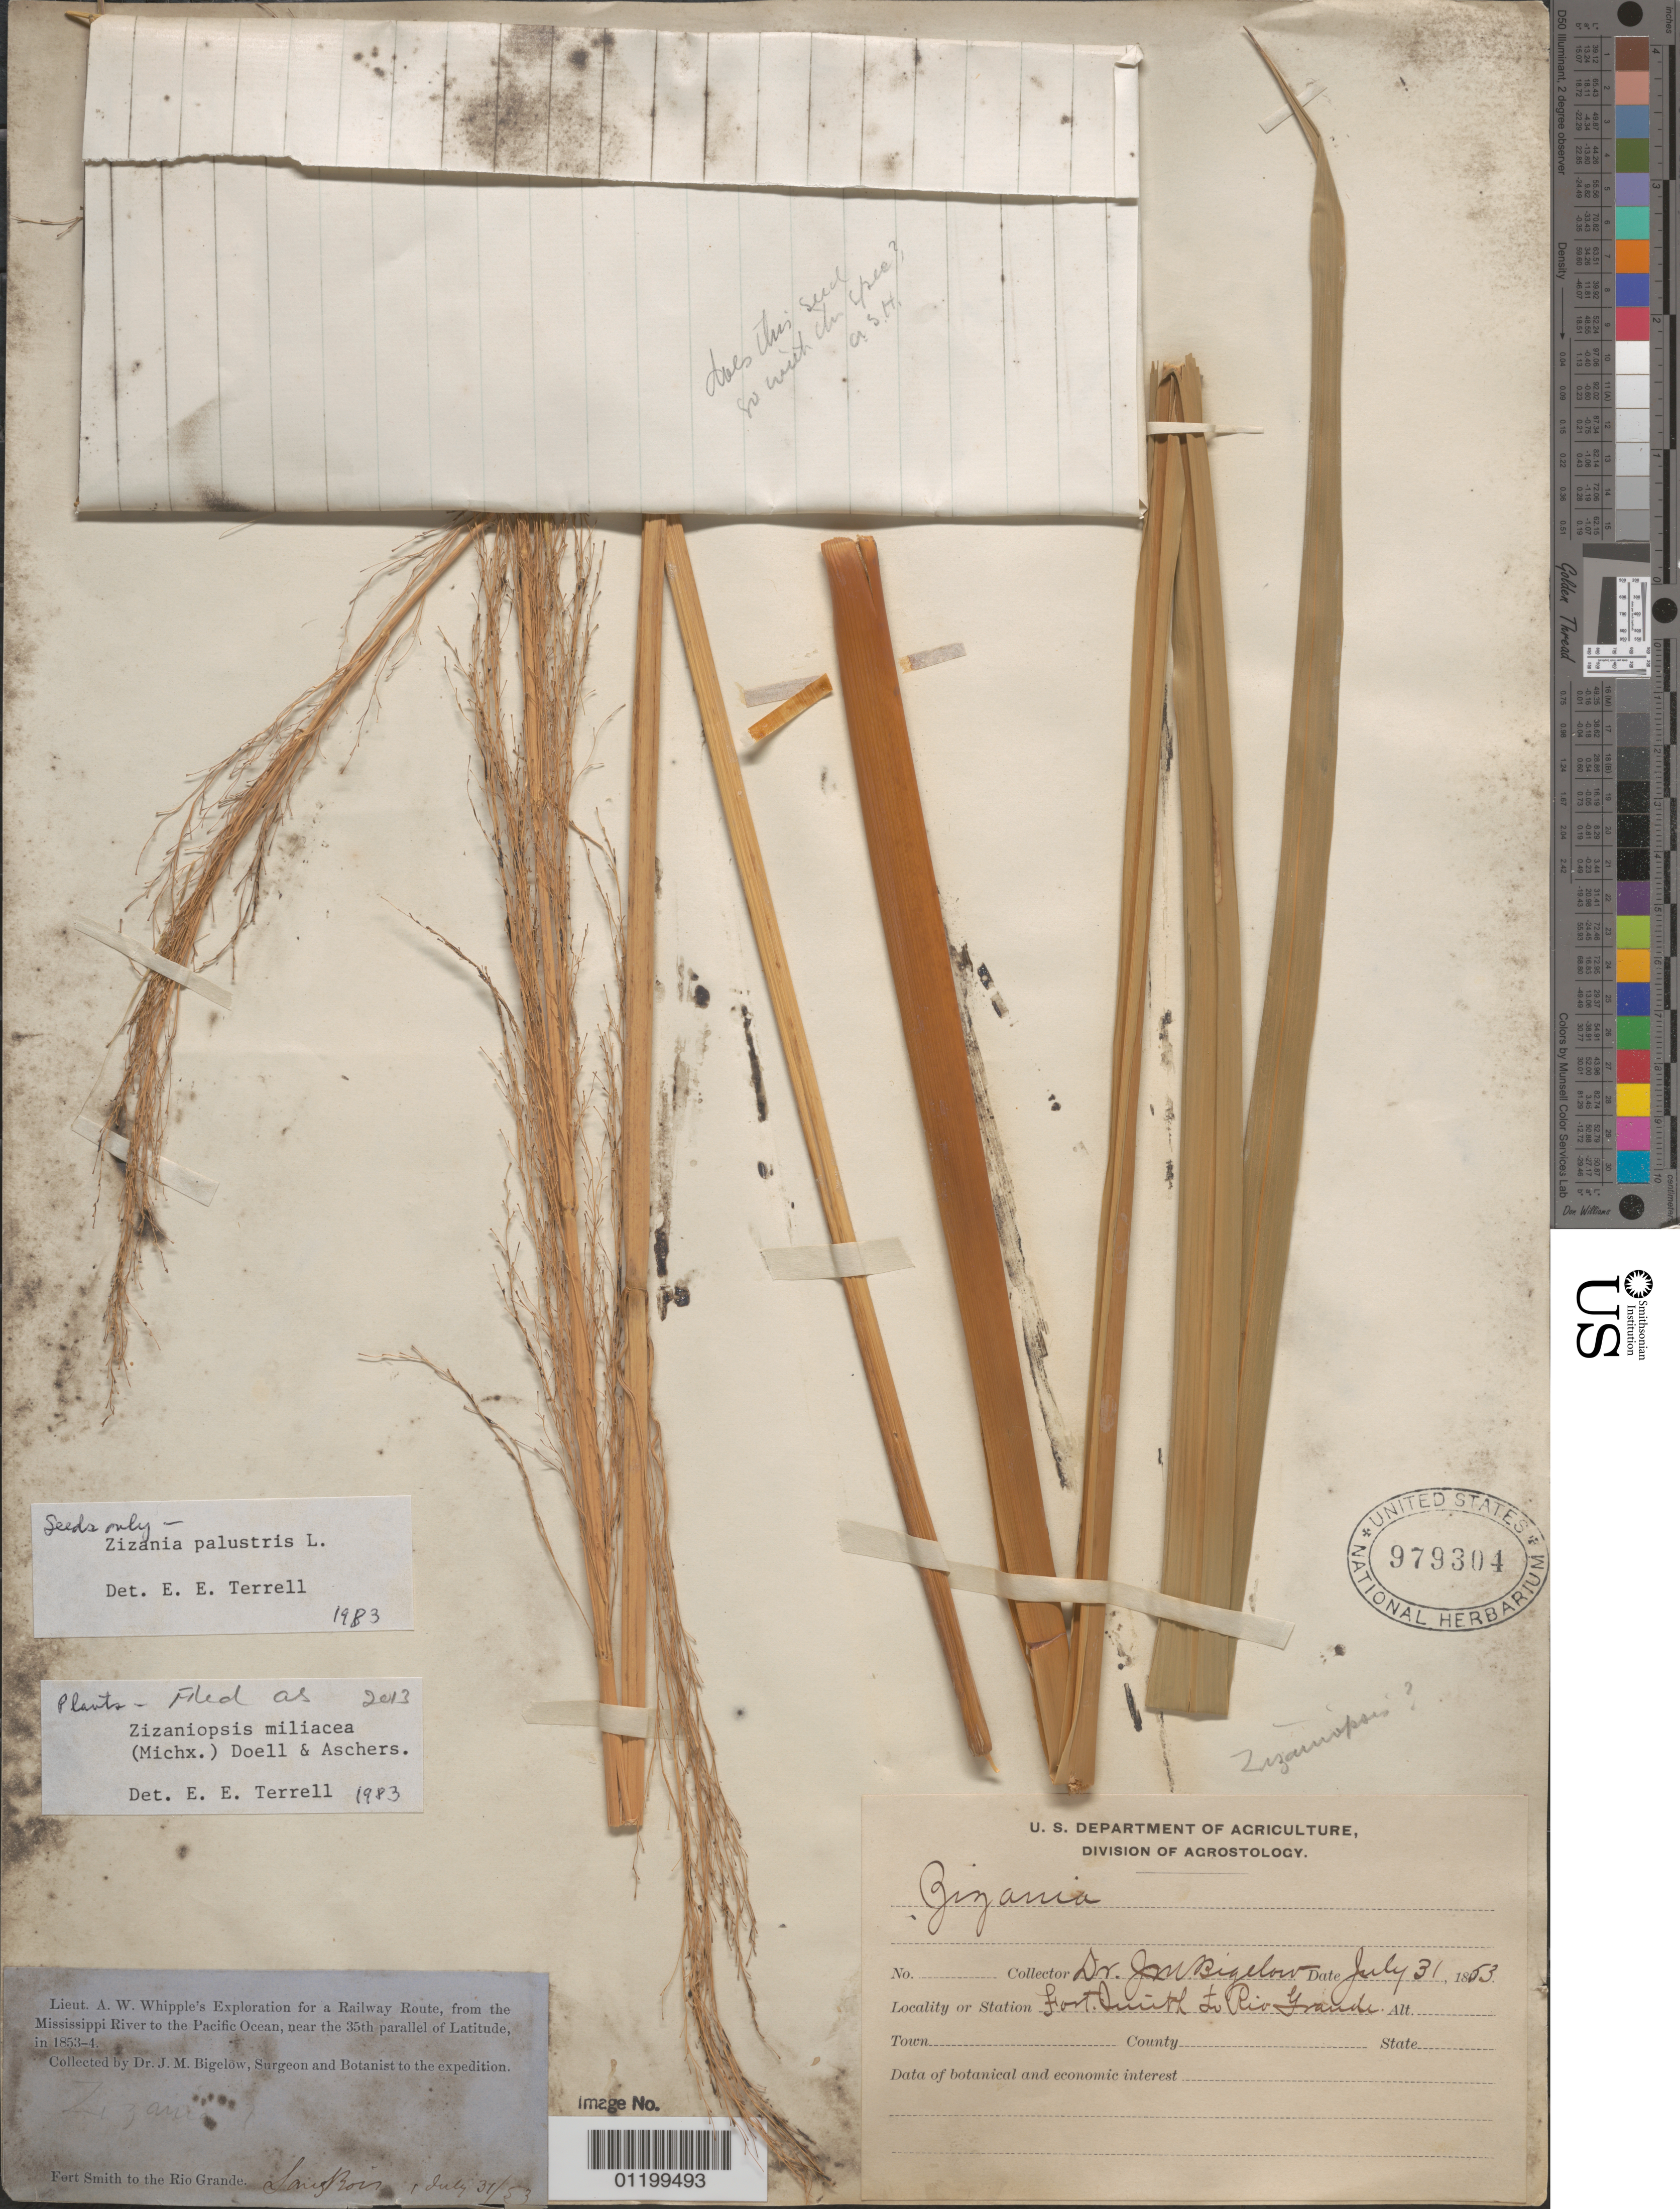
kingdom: Plantae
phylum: Tracheophyta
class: Liliopsida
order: Poales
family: Poaceae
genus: Zizaniopsis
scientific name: Zizaniopsis miliacea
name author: (Michx.) Döll & Asch.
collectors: J. M. Bigelow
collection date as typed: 31 Jul 1853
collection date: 1853-07-31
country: United States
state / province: Oklahoma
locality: Fort Smith to the Rio Grande. Sans Bois.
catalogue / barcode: US 979304